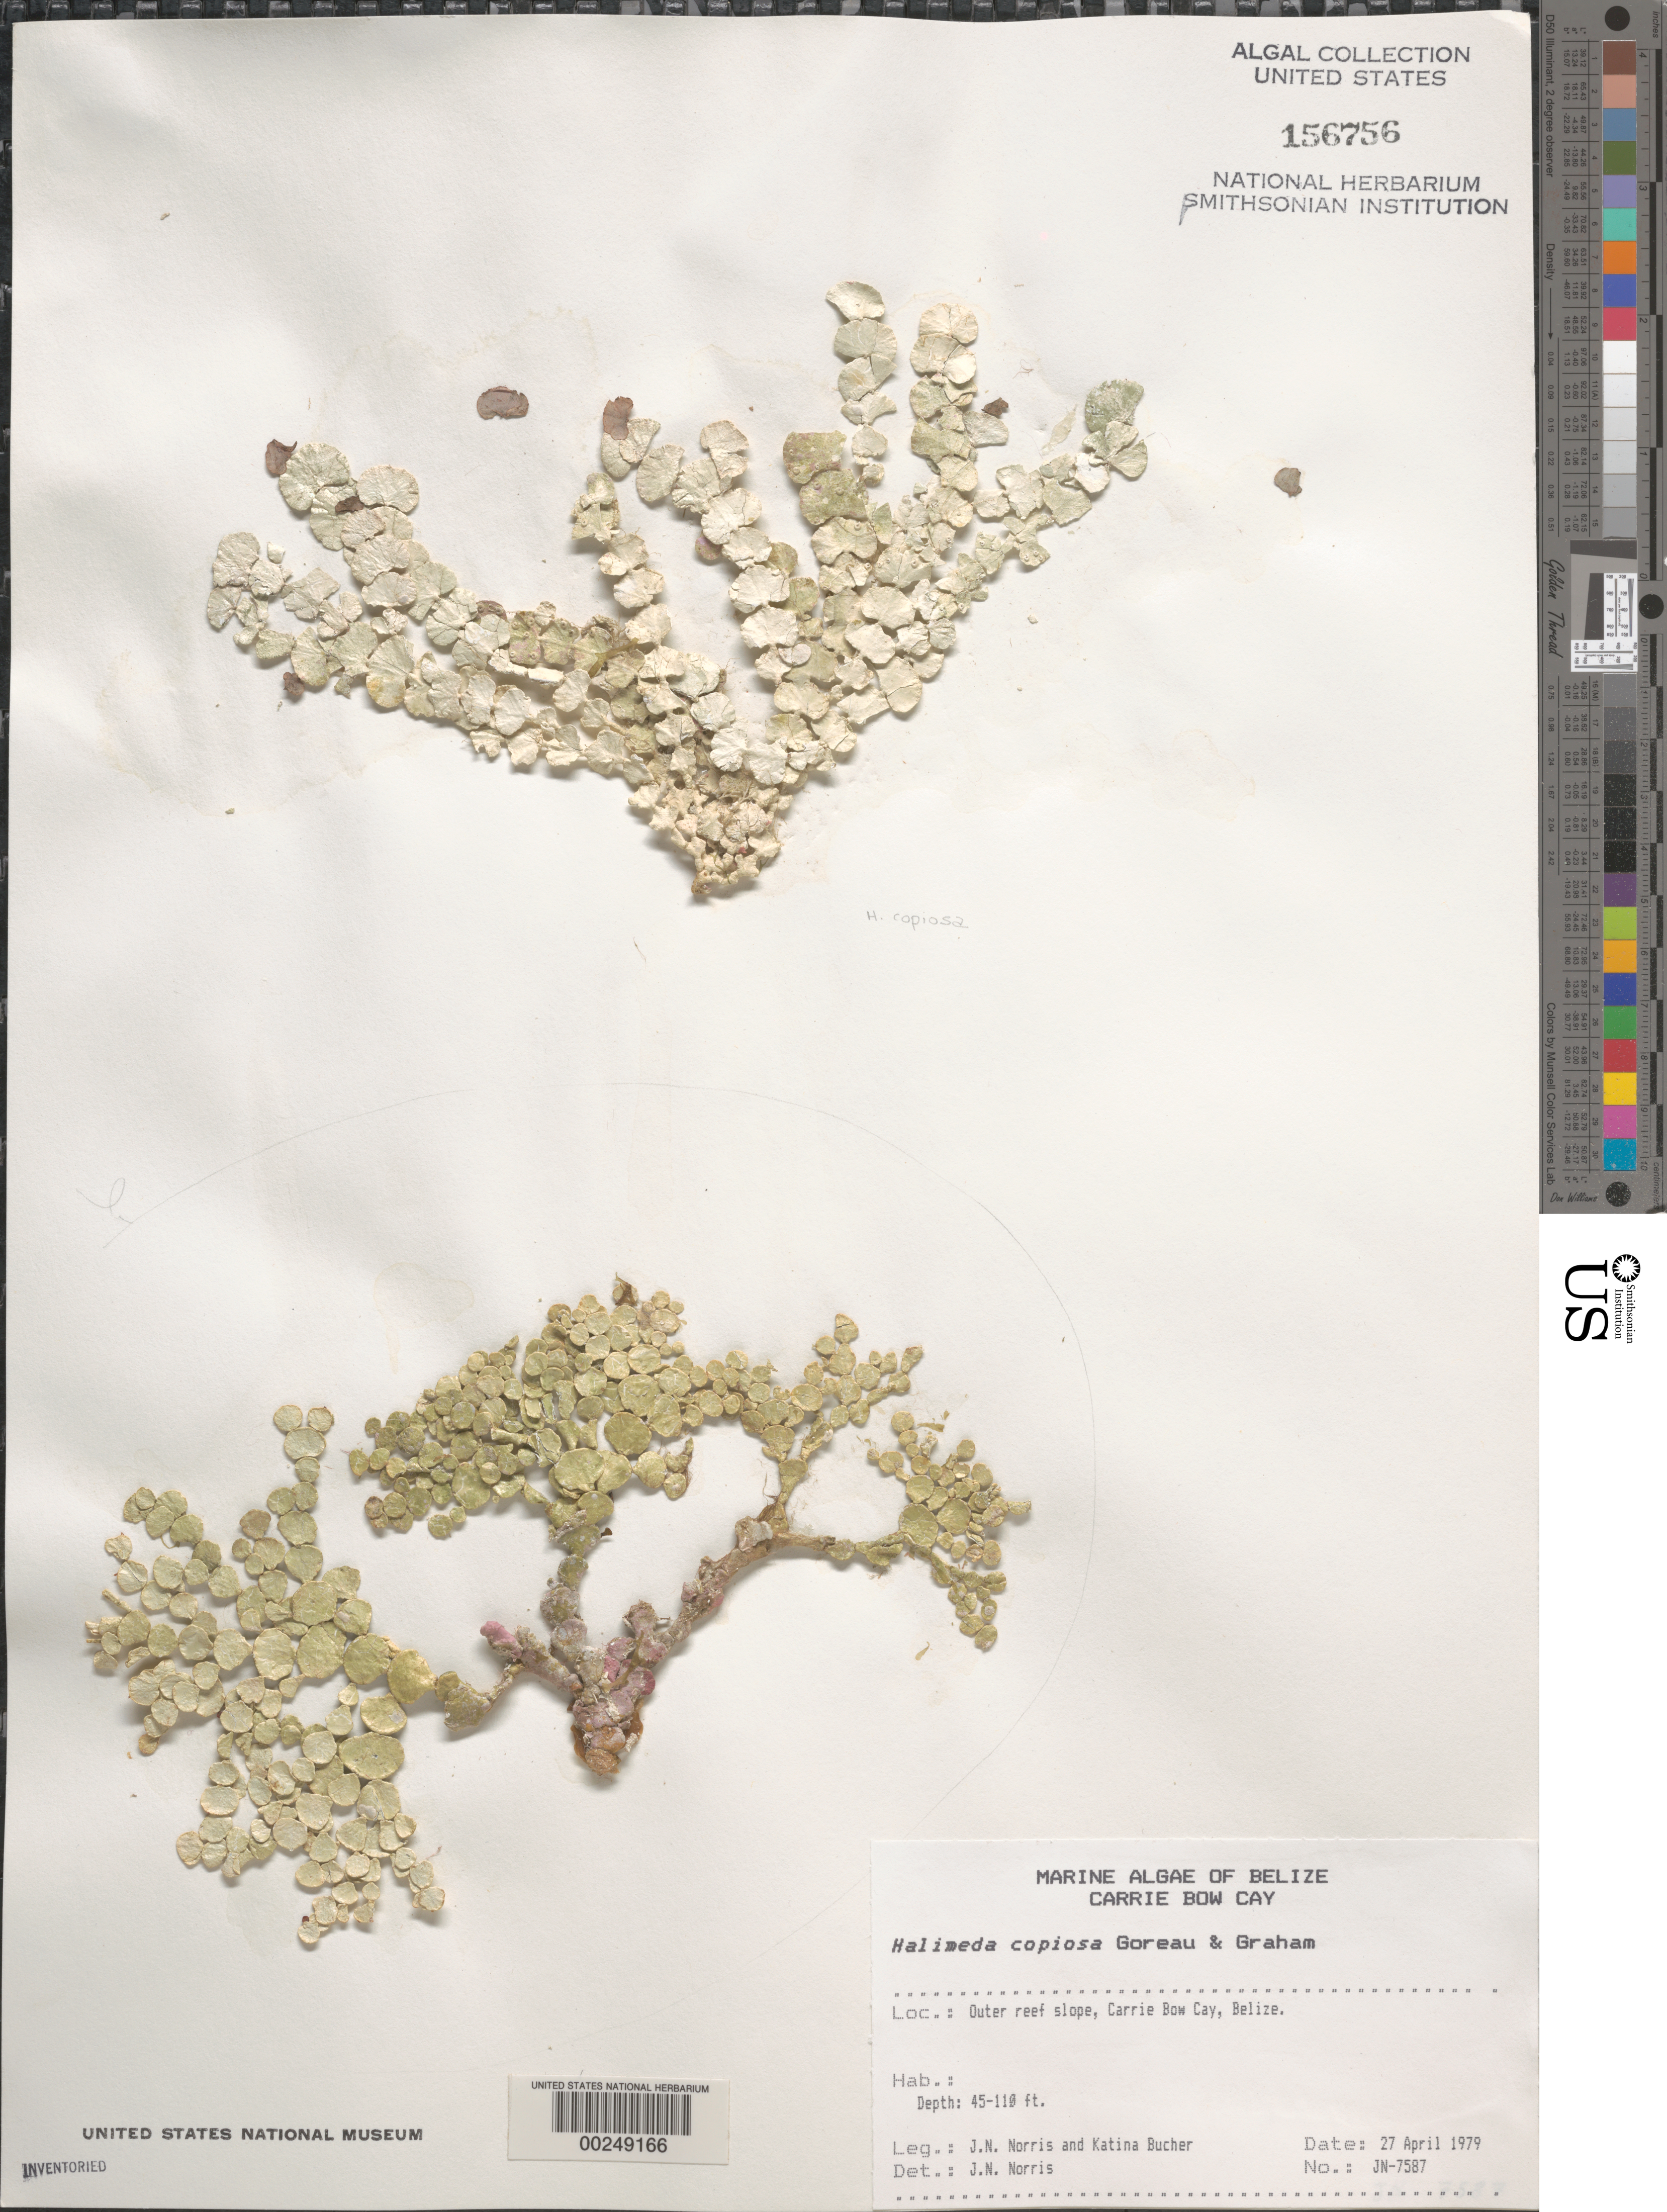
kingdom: Plantae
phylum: Chlorophyta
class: Ulvophyceae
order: Bryopsidales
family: Halimedaceae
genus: Halimeda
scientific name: Halimeda copiosa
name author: Goreau & E.A. Graham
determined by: Norris, James N.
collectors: J. N. Norris & K. E. Bucher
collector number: JN-7587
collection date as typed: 27 Apr 1979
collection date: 1979-04-27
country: Belize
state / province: Stann Creek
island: Carrie Bow Cay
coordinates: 16 48'N, 88 05'W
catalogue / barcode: US 156756